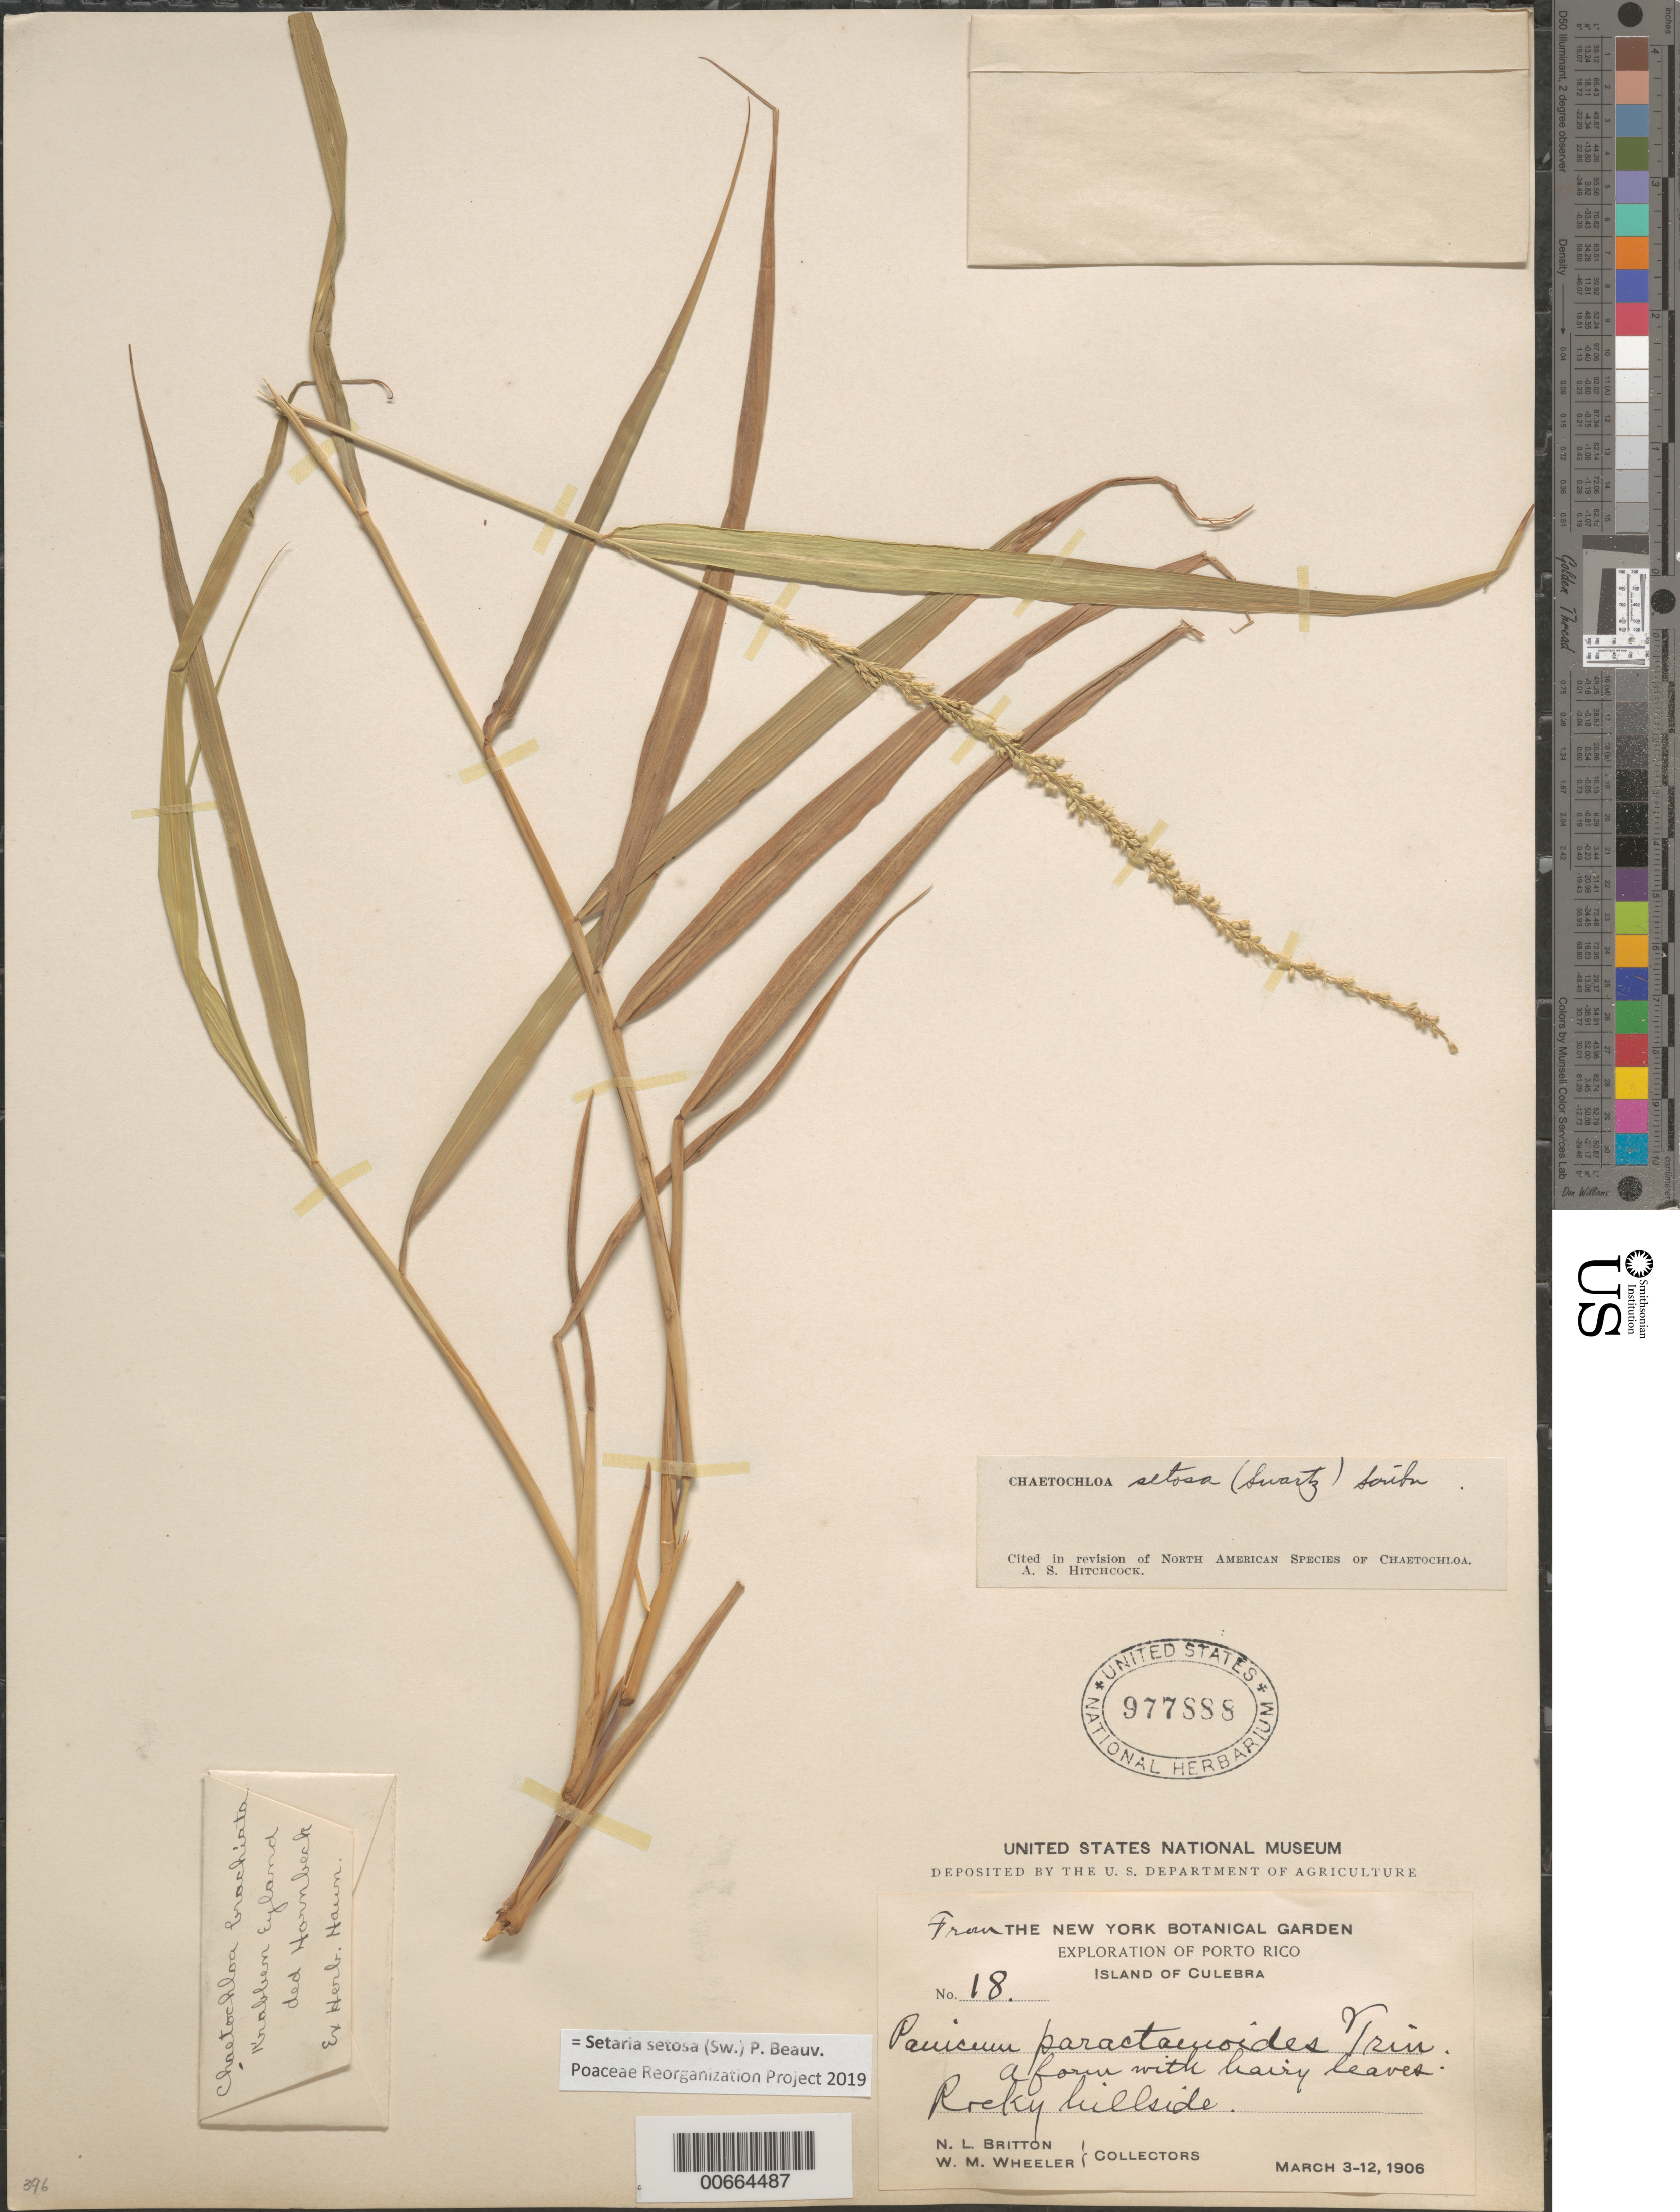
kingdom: Plantae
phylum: Tracheophyta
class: Liliopsida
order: Poales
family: Poaceae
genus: Setaria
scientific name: Setaria setosa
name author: (Sw.) P. Beauv.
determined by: Poaceae Reorganization Project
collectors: N. Britton & W. Wheeler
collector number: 18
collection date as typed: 03 Mar 1906 to 12 Mar 1906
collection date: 1906-03-03/1906-03-12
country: Puerto Rico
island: Culebra I.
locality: Culebra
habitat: Rocky hillside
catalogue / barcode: US 977888